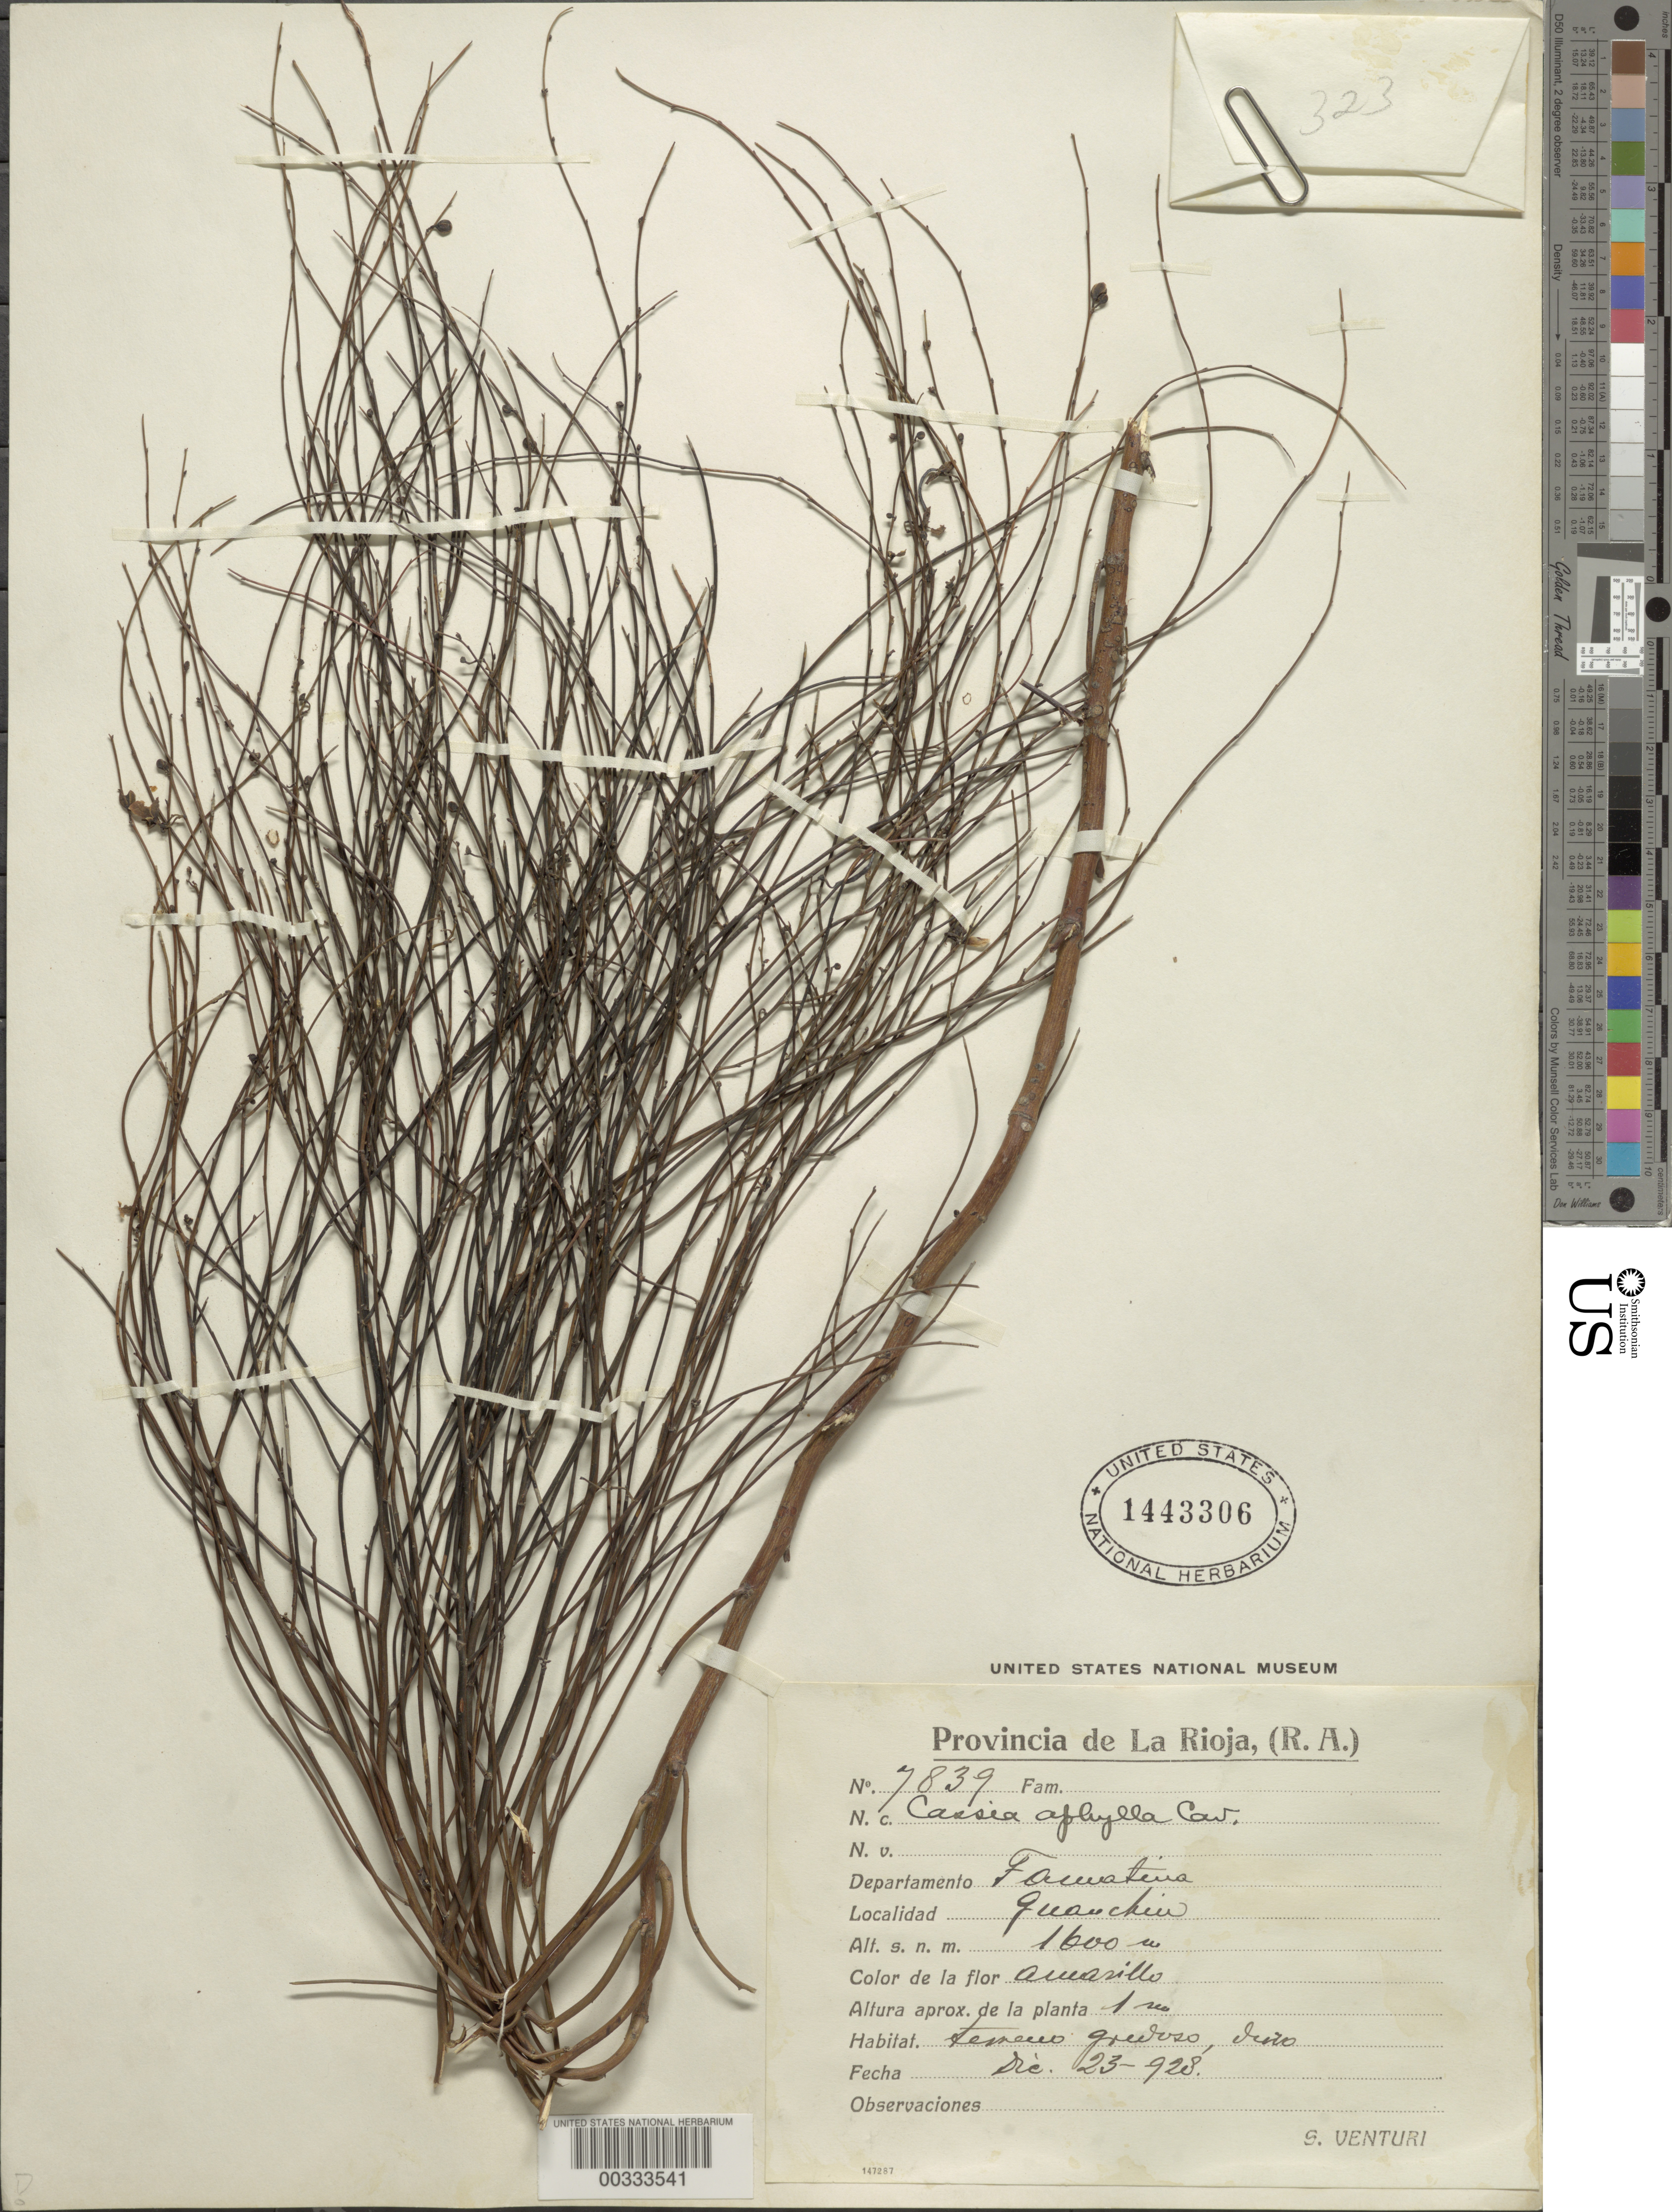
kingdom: Plantae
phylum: Tracheophyta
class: Magnoliopsida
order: Fabales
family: Fabaceae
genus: Senna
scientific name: Senna aphylla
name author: (Cav.) H.S. Irwin & Barneby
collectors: S. Venturi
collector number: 7839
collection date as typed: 23 Dec 1928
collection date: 1928-12-23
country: Argentina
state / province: La Rioja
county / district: Famatina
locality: Quanchin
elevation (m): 1600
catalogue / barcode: US 1443306